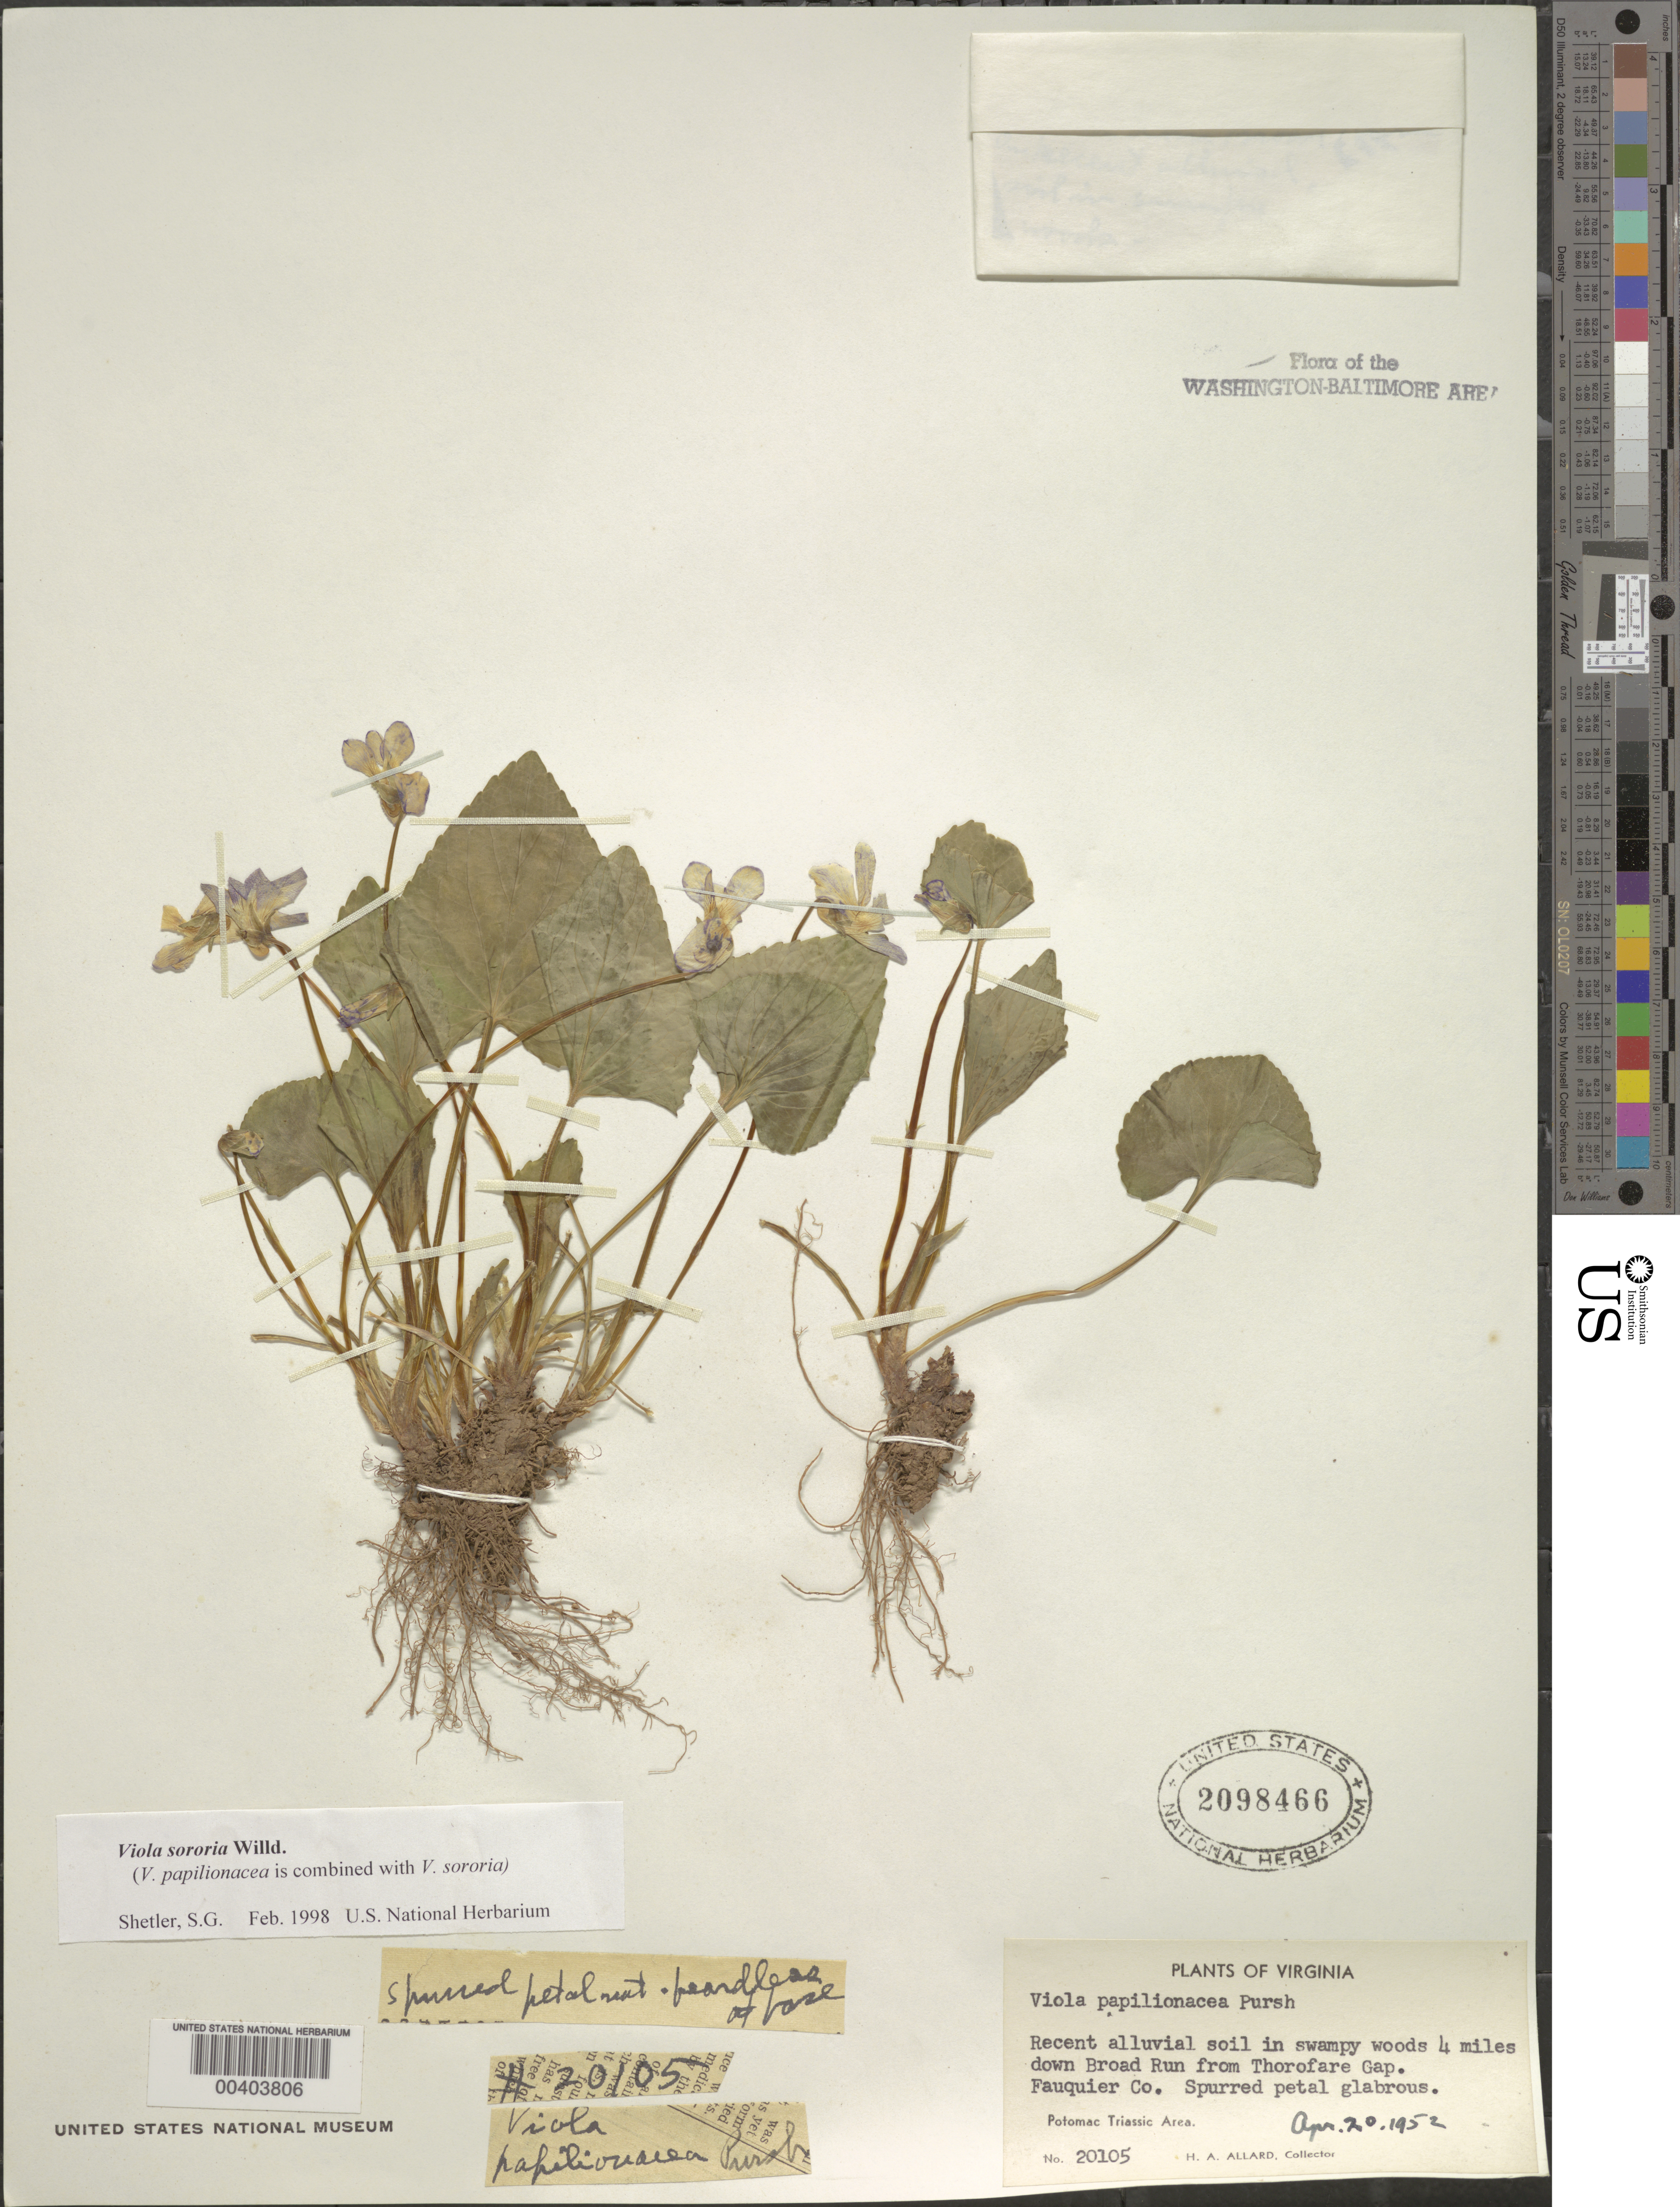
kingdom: Plantae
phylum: Tracheophyta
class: Magnoliopsida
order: Malpighiales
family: Violaceae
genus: Viola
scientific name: Viola sororia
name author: Willd.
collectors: H. A. Allard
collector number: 20105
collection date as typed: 20 Apr 1952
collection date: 1952-04-20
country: United States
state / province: Virginia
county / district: Fauquier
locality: Downstream from Thorofare Gap on Broad Run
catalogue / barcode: US 2098466